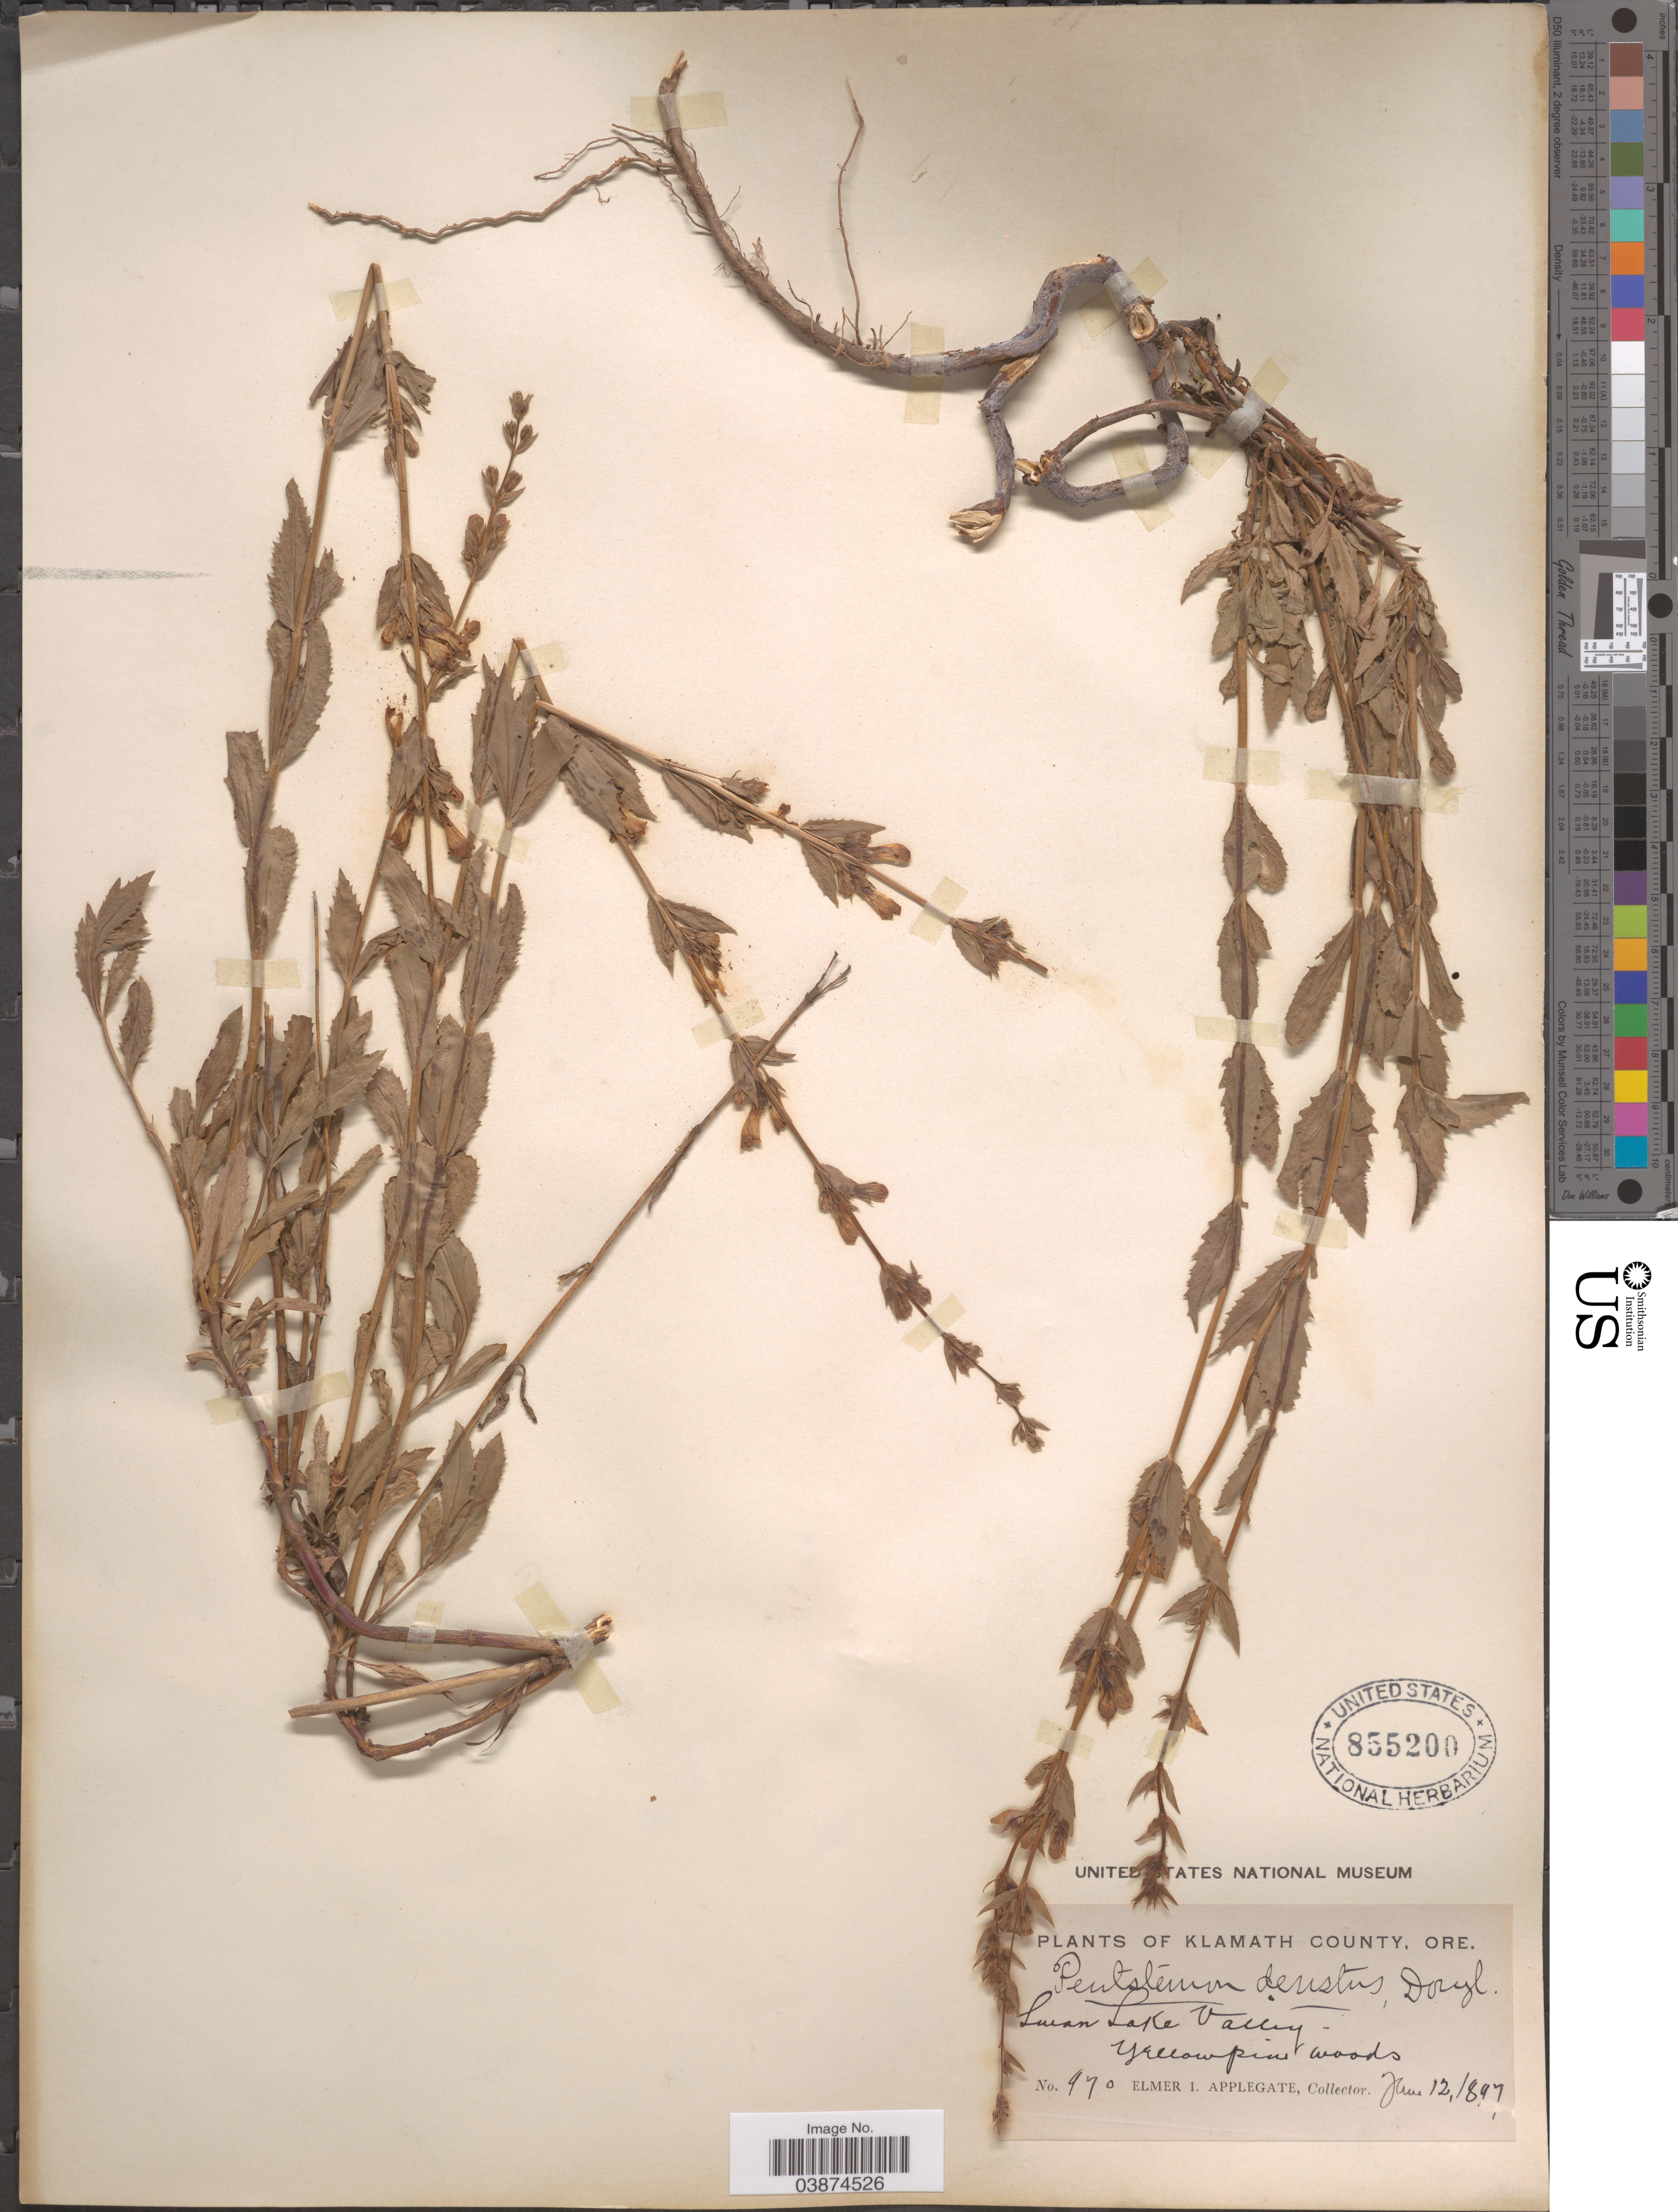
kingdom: Plantae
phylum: Tracheophyta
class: Magnoliopsida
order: Lamiales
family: Plantaginaceae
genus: Penstemon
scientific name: Penstemon deustus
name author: Douglas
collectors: E. I. Applegate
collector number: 970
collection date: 1897-06-12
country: United States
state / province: Oregon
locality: Klamath County. Swan Lake Valley. Yellowpine woods.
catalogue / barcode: US 855200